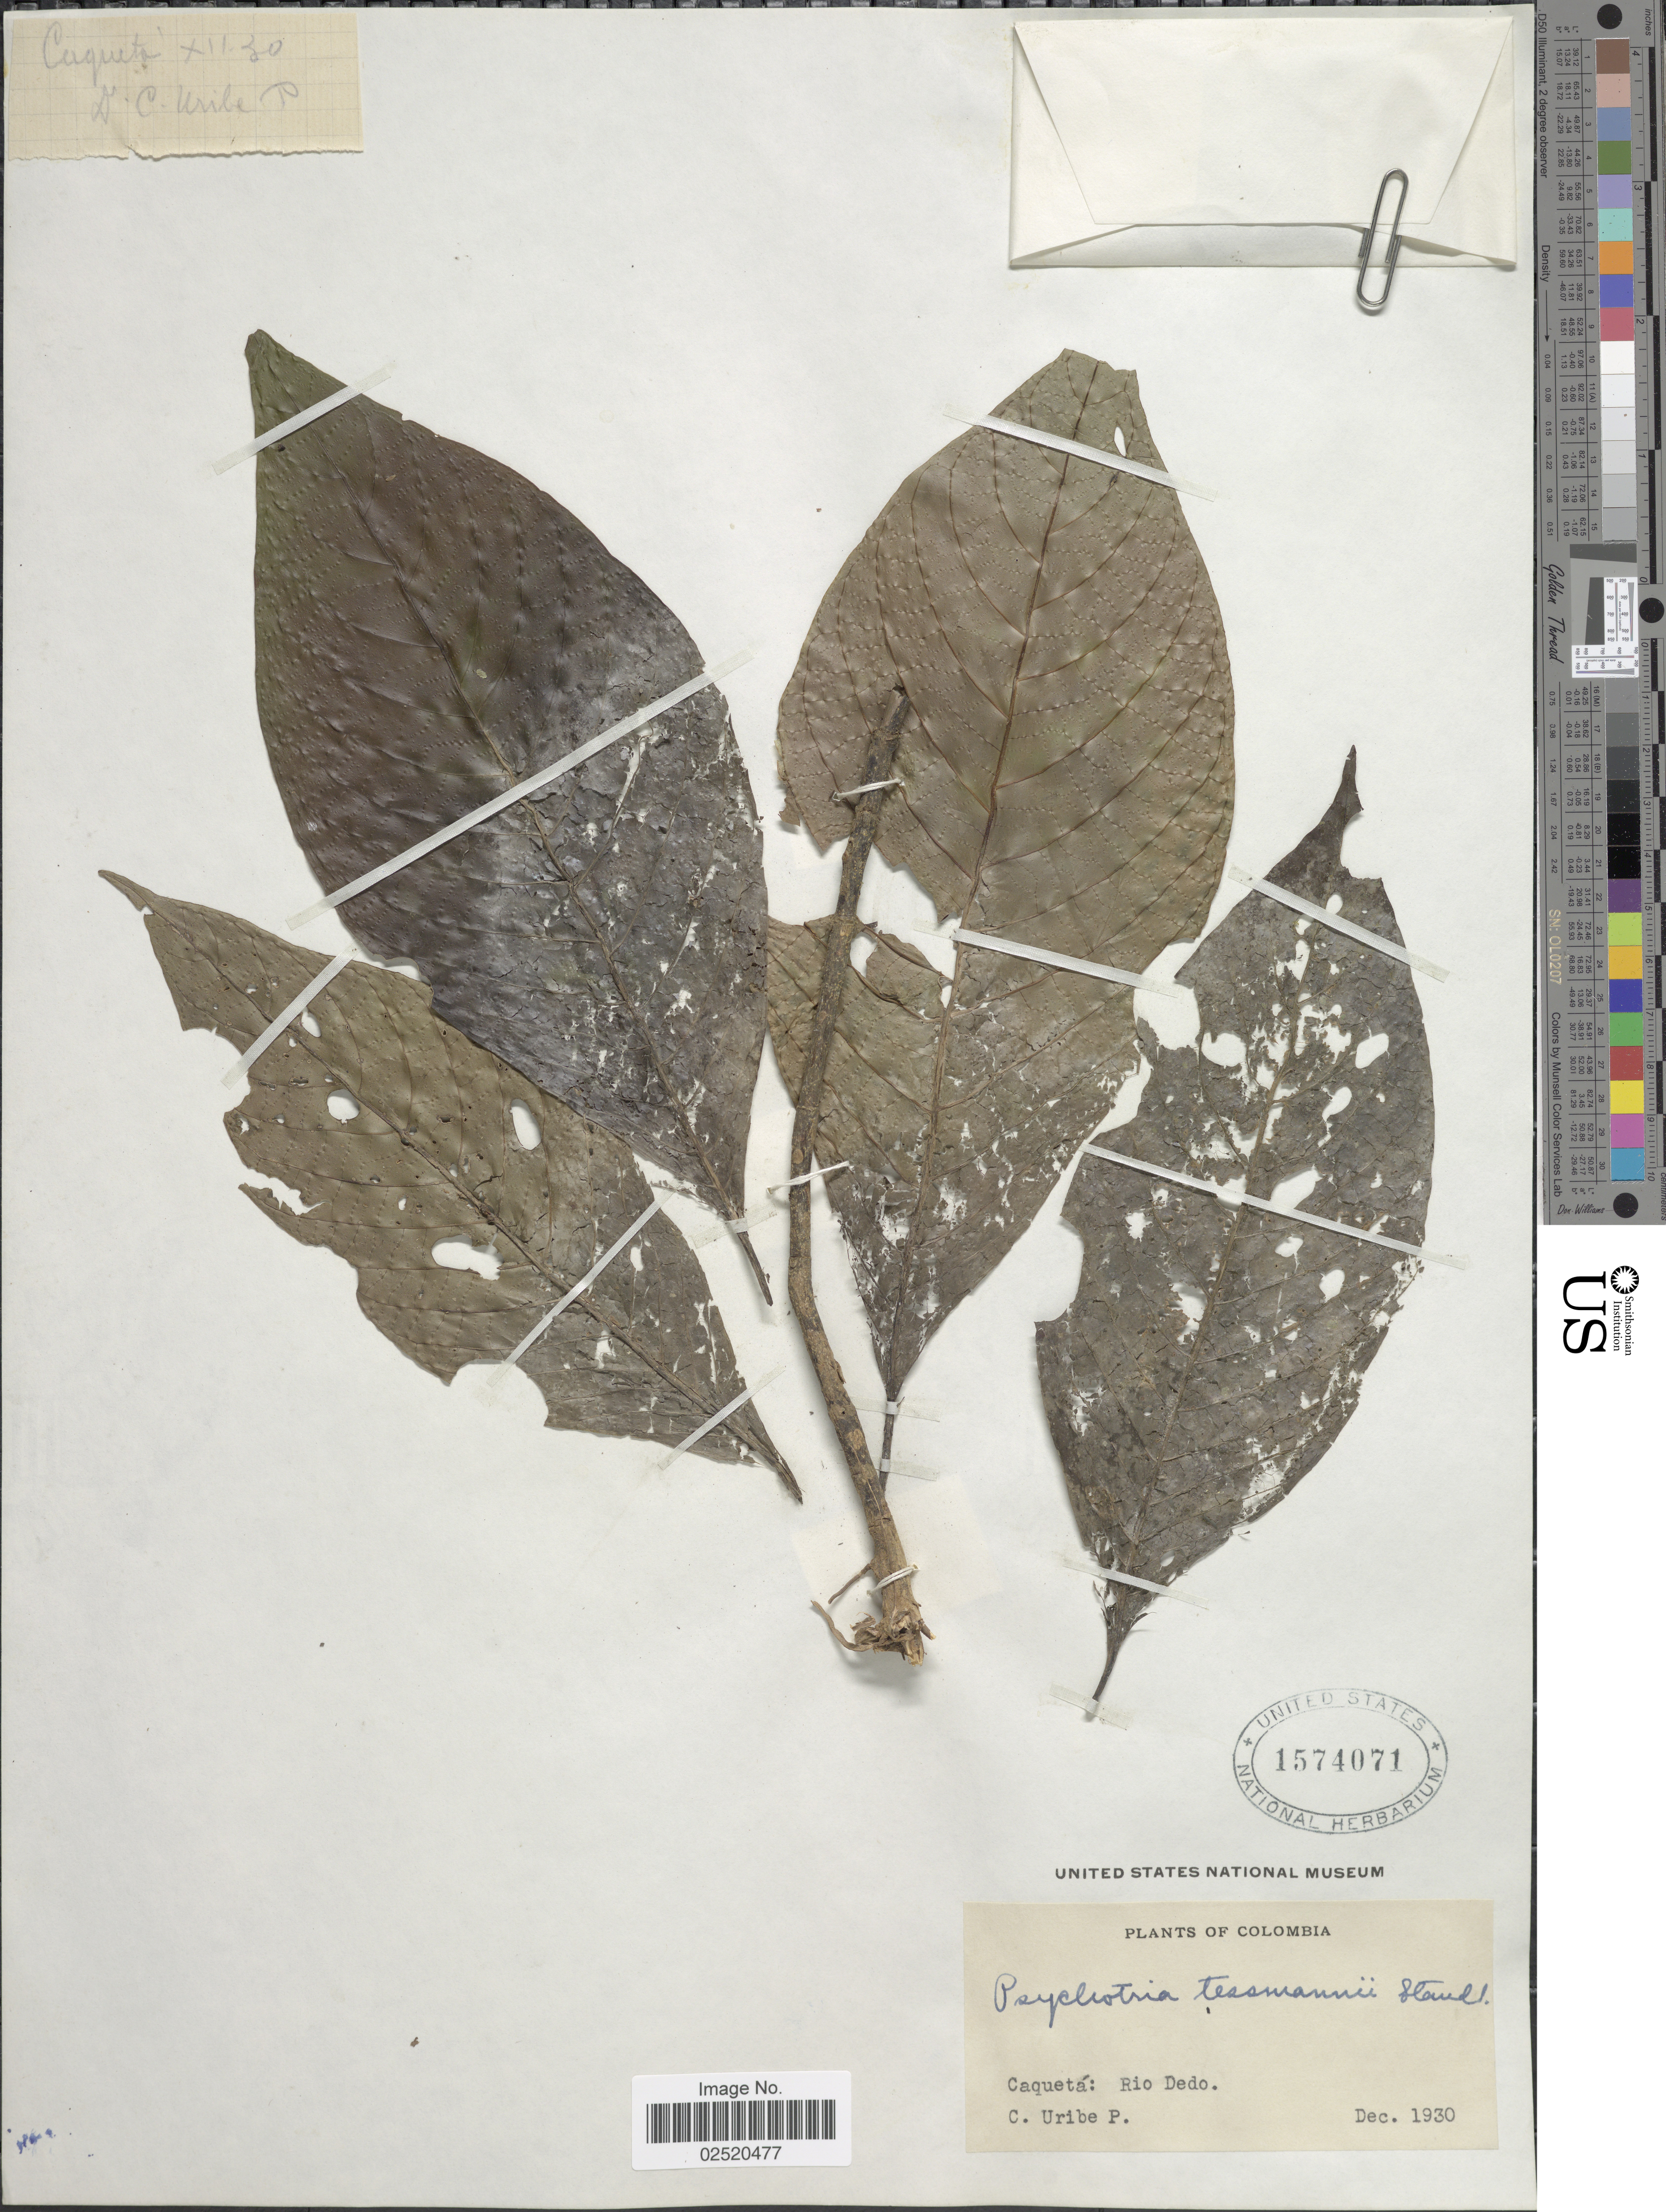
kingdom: Plantae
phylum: Tracheophyta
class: Magnoliopsida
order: Gentianales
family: Rubiaceae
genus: Psychotria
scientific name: Psychotria tessmannii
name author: Standl.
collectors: C. Uribe P.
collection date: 1930-12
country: Colombia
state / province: Caquetá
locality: Rio Dedo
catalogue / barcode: US 1574071